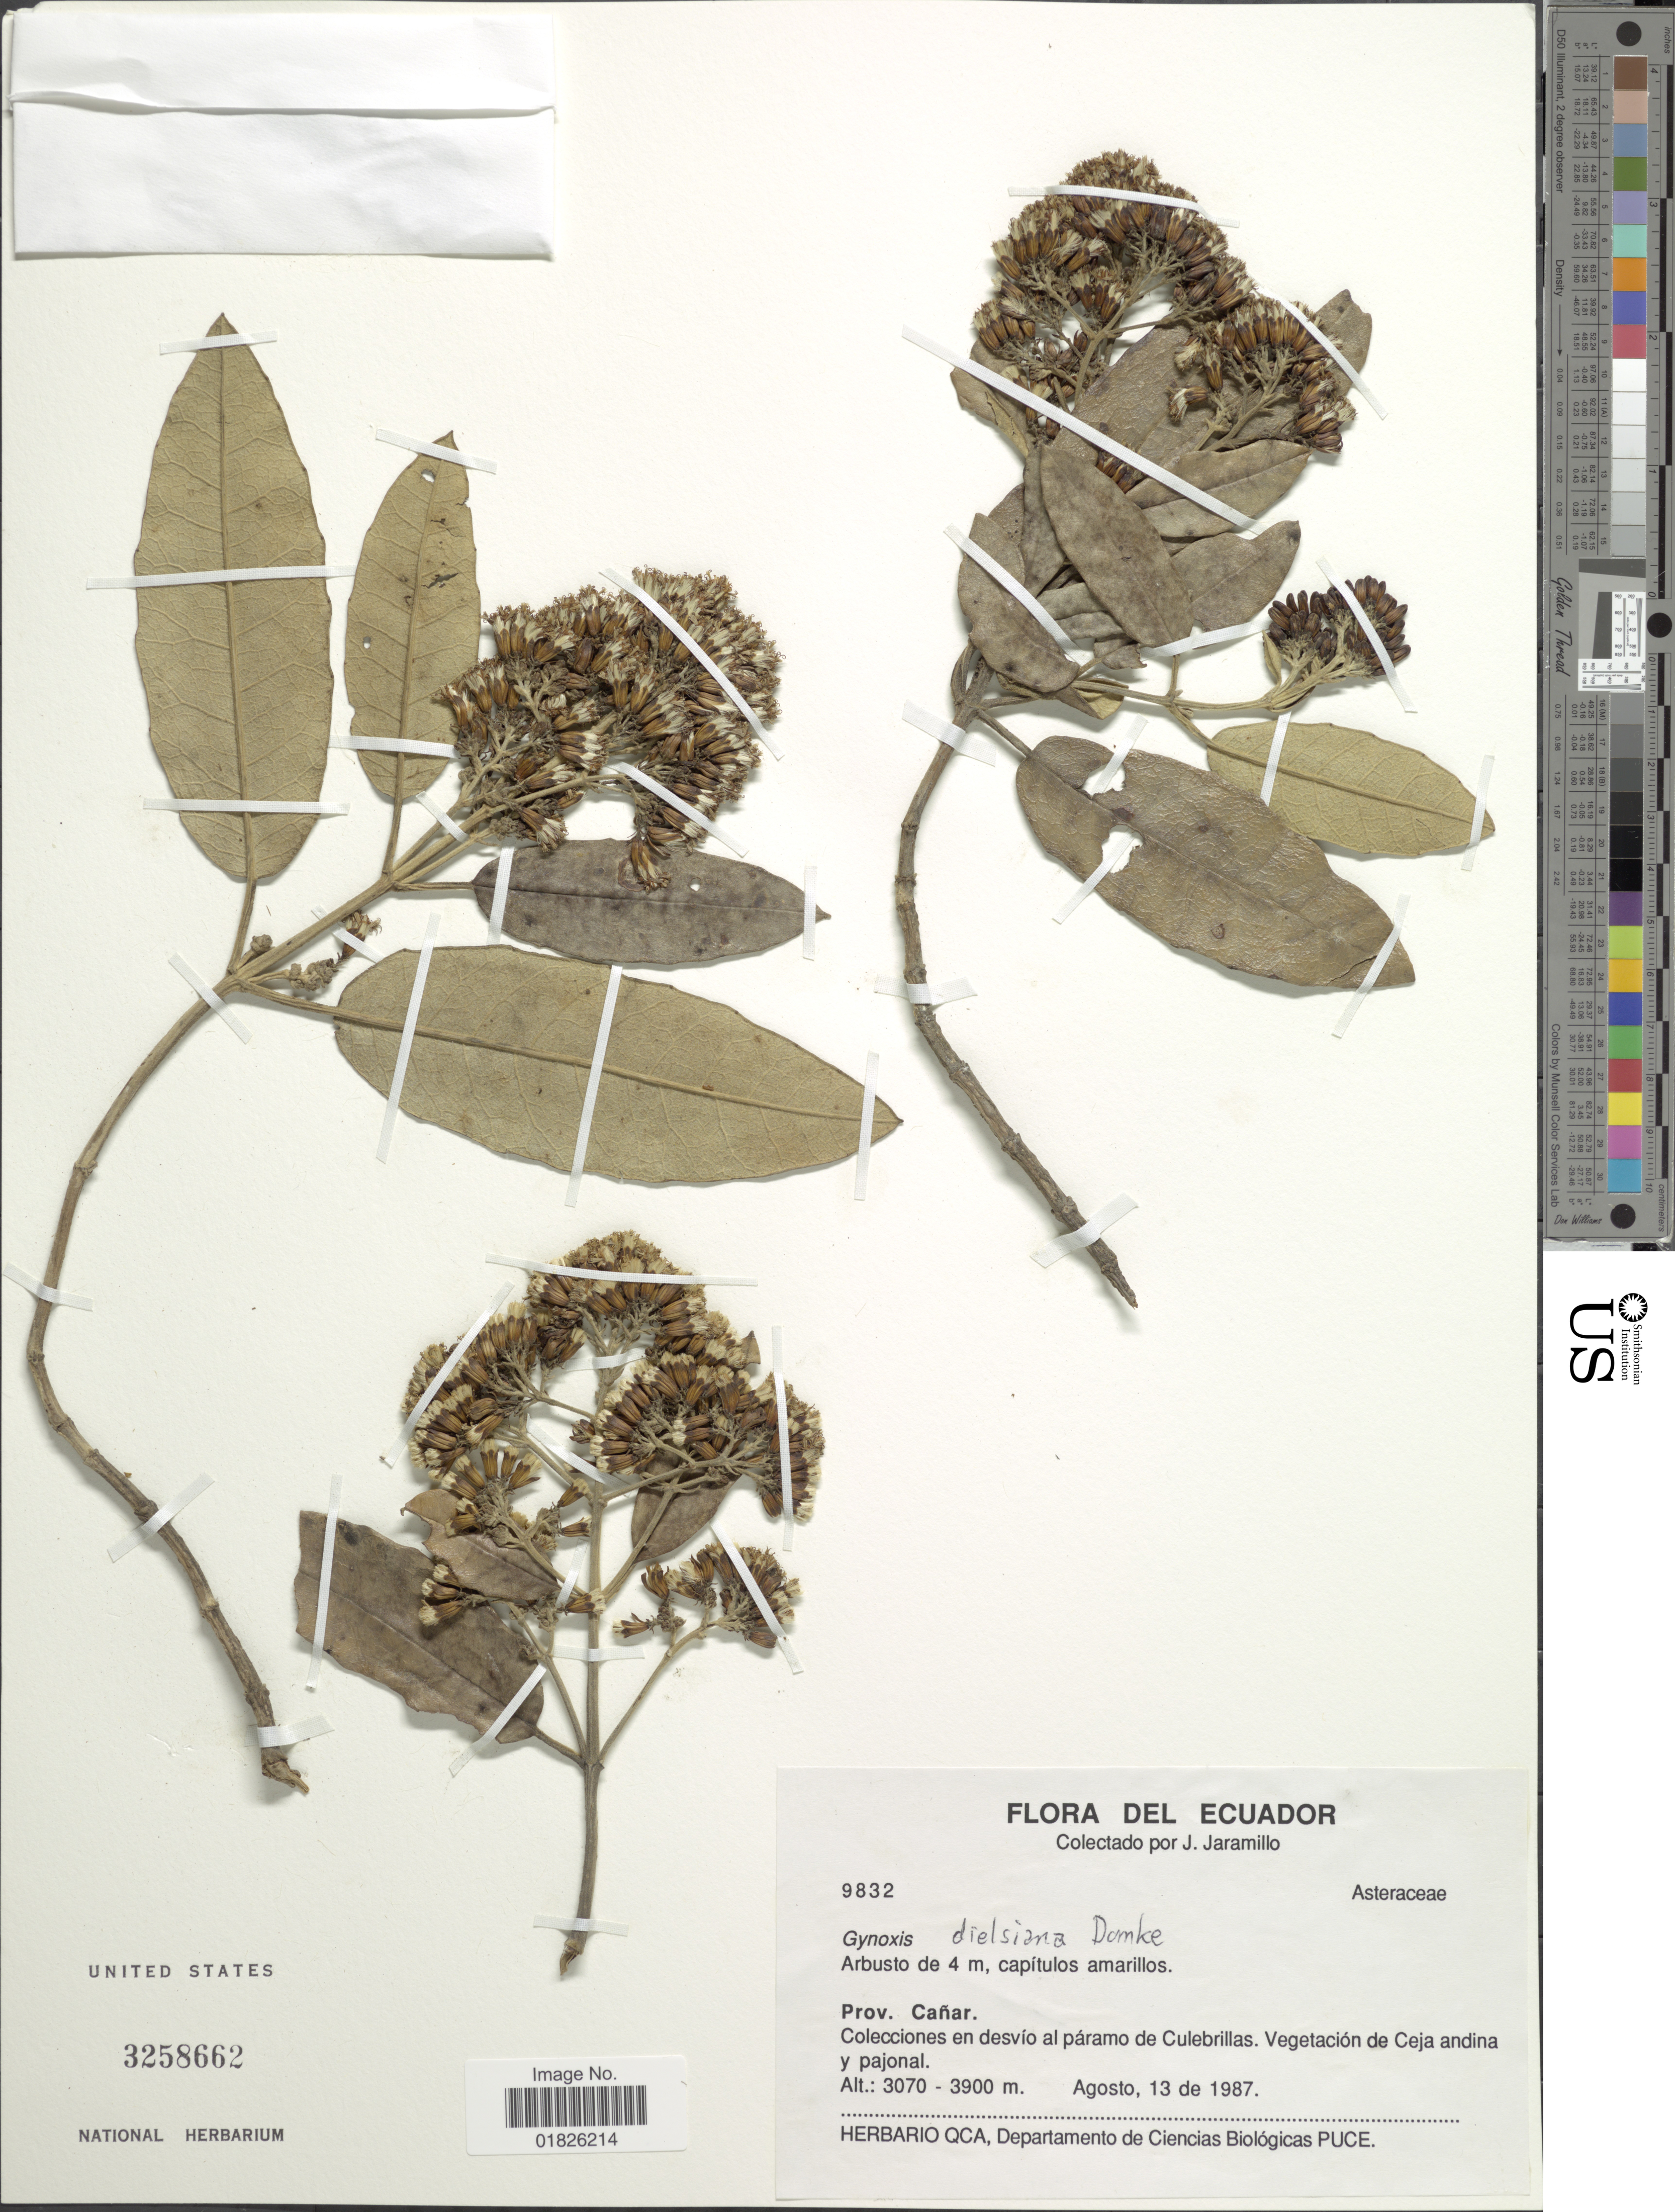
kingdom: Plantae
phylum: Tracheophyta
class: Magnoliopsida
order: Asterales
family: Asteraceae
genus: Gynoxys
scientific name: Gynoxys dielsiana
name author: Domke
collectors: J. Jaramillo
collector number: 9832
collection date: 1987-08-13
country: Ecuador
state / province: Cañar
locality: Collecciones en desvio al paramo de Culebrillas.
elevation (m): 3070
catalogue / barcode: US 3258662